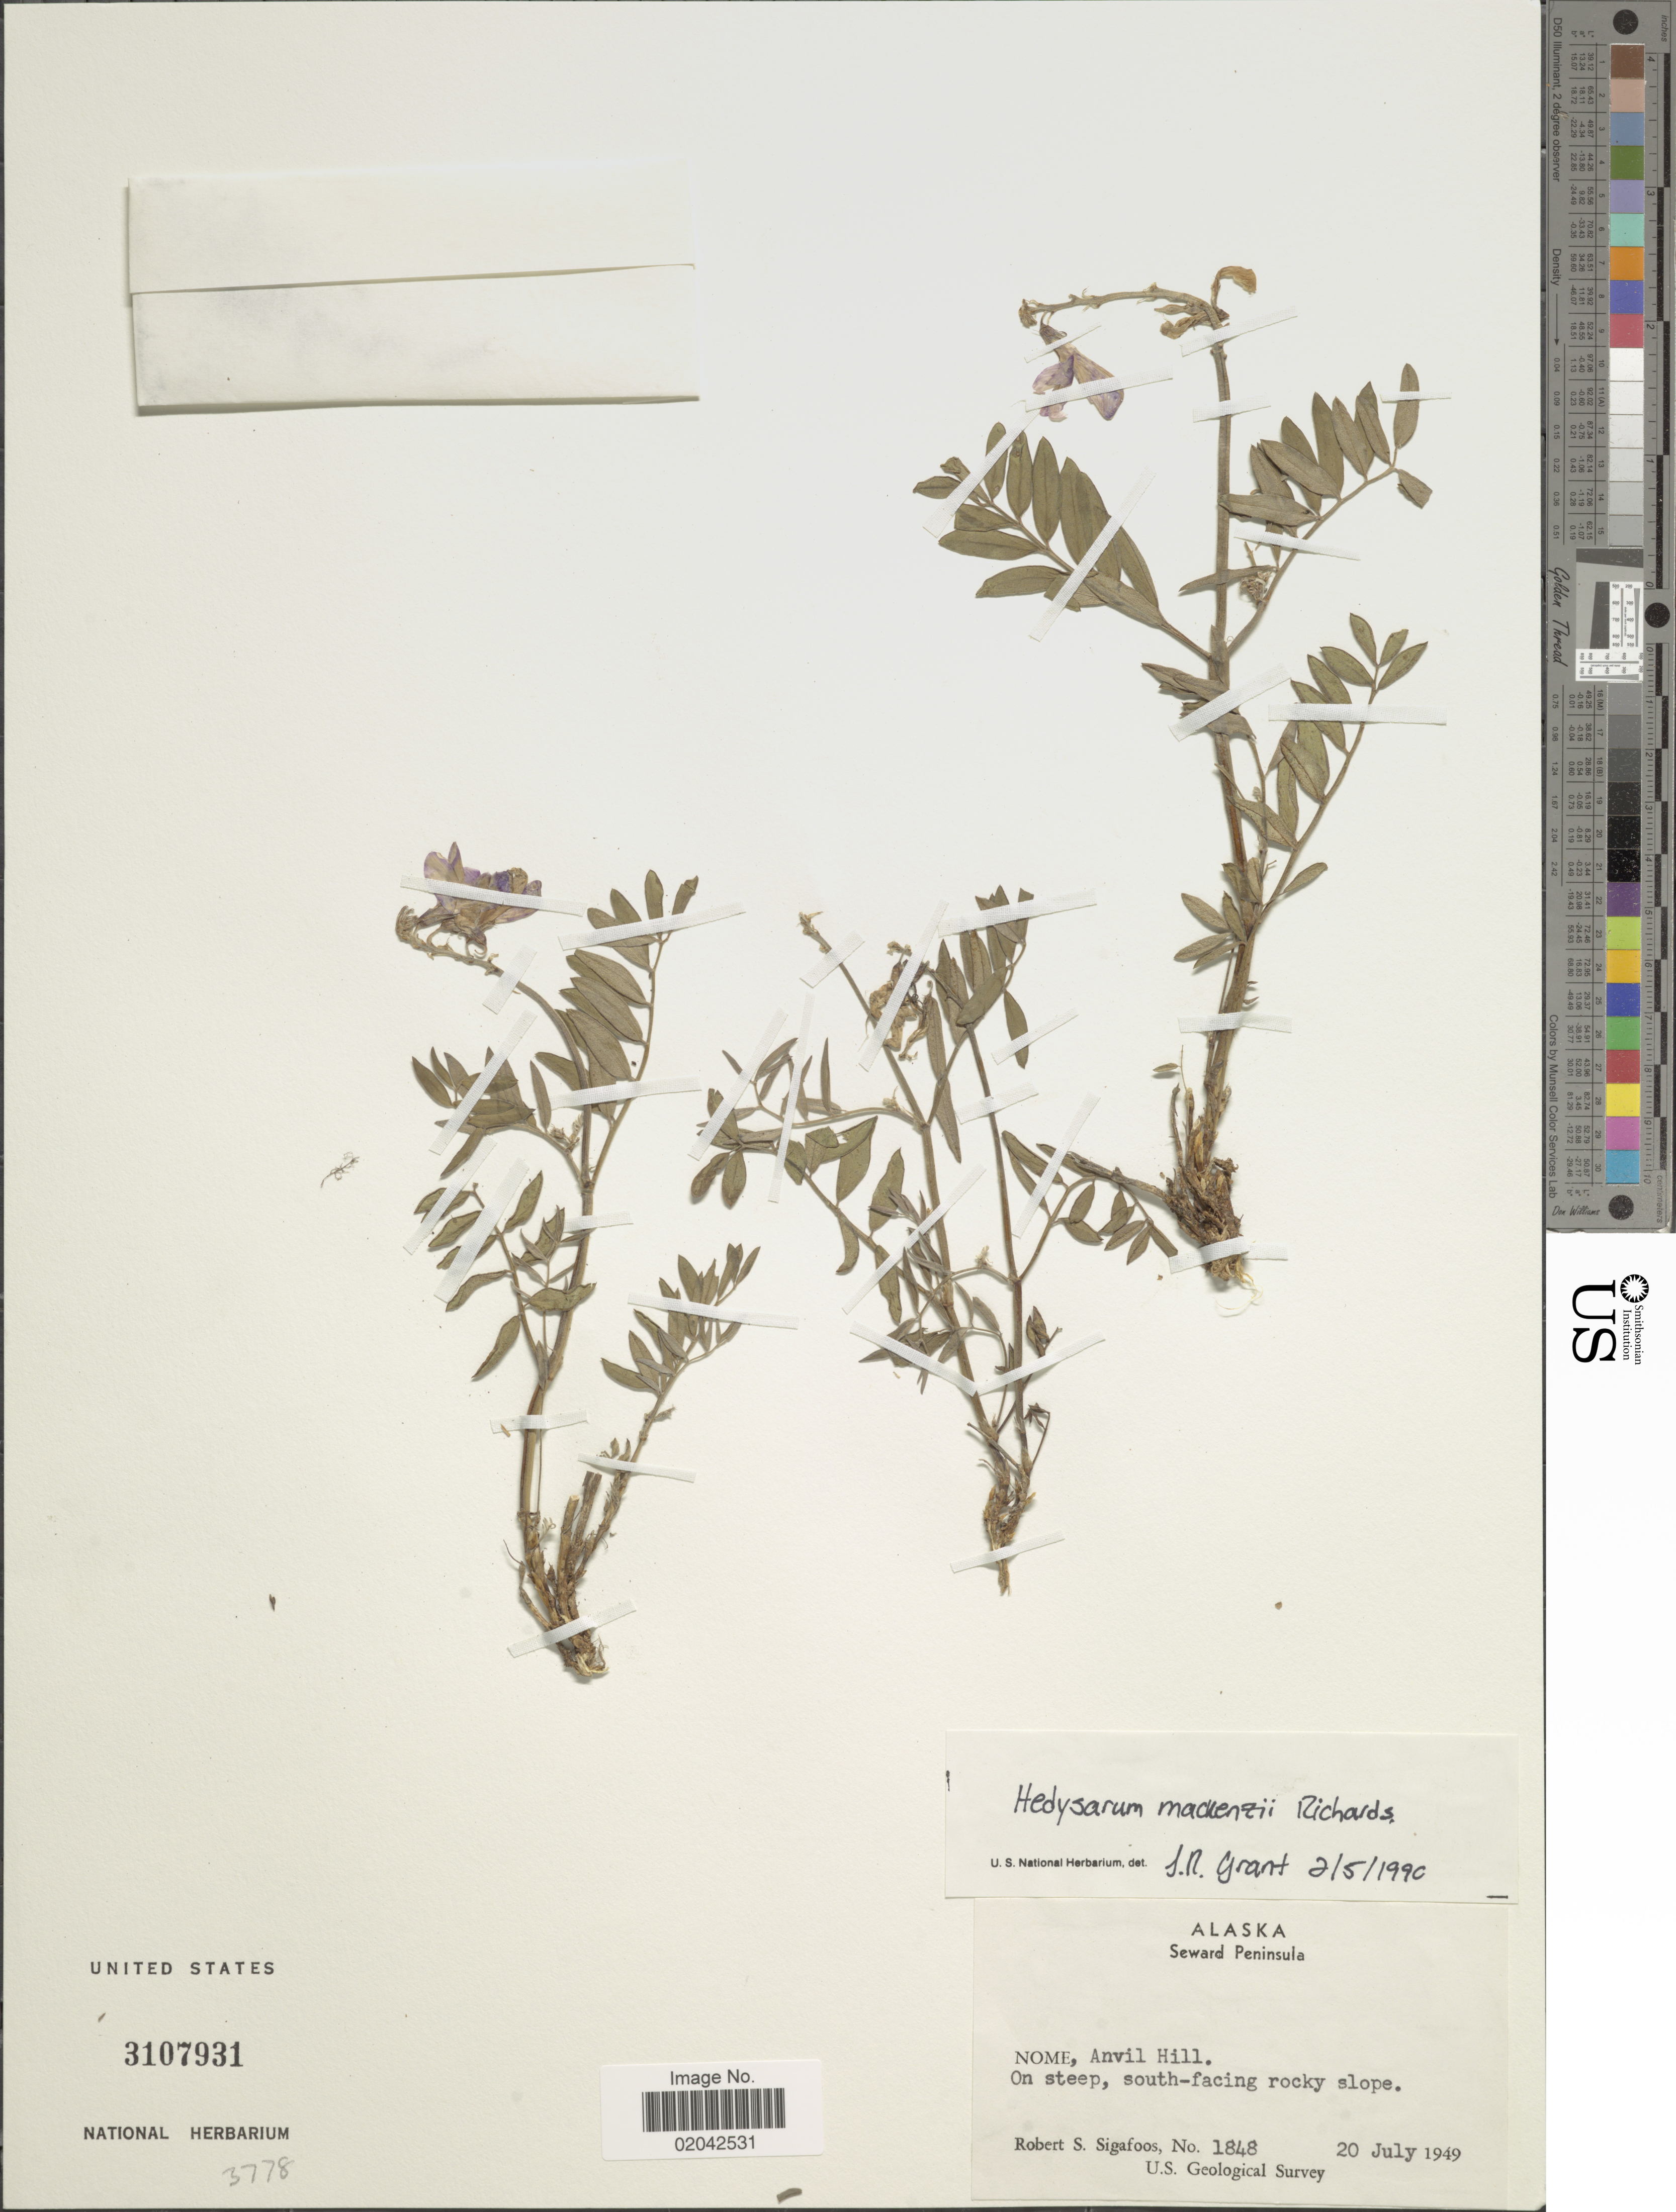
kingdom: Plantae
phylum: Tracheophyta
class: Magnoliopsida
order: Fabales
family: Fabaceae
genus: Hedysarum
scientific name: Hedysarum mackenziei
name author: Richardson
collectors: R. Sigafoos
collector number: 1848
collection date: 1949-07-20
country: United States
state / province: Alaska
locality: Seward Peninsula, Nome, Anvil Hill, on steep, south-facing rocky slope.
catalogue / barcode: US 3107931